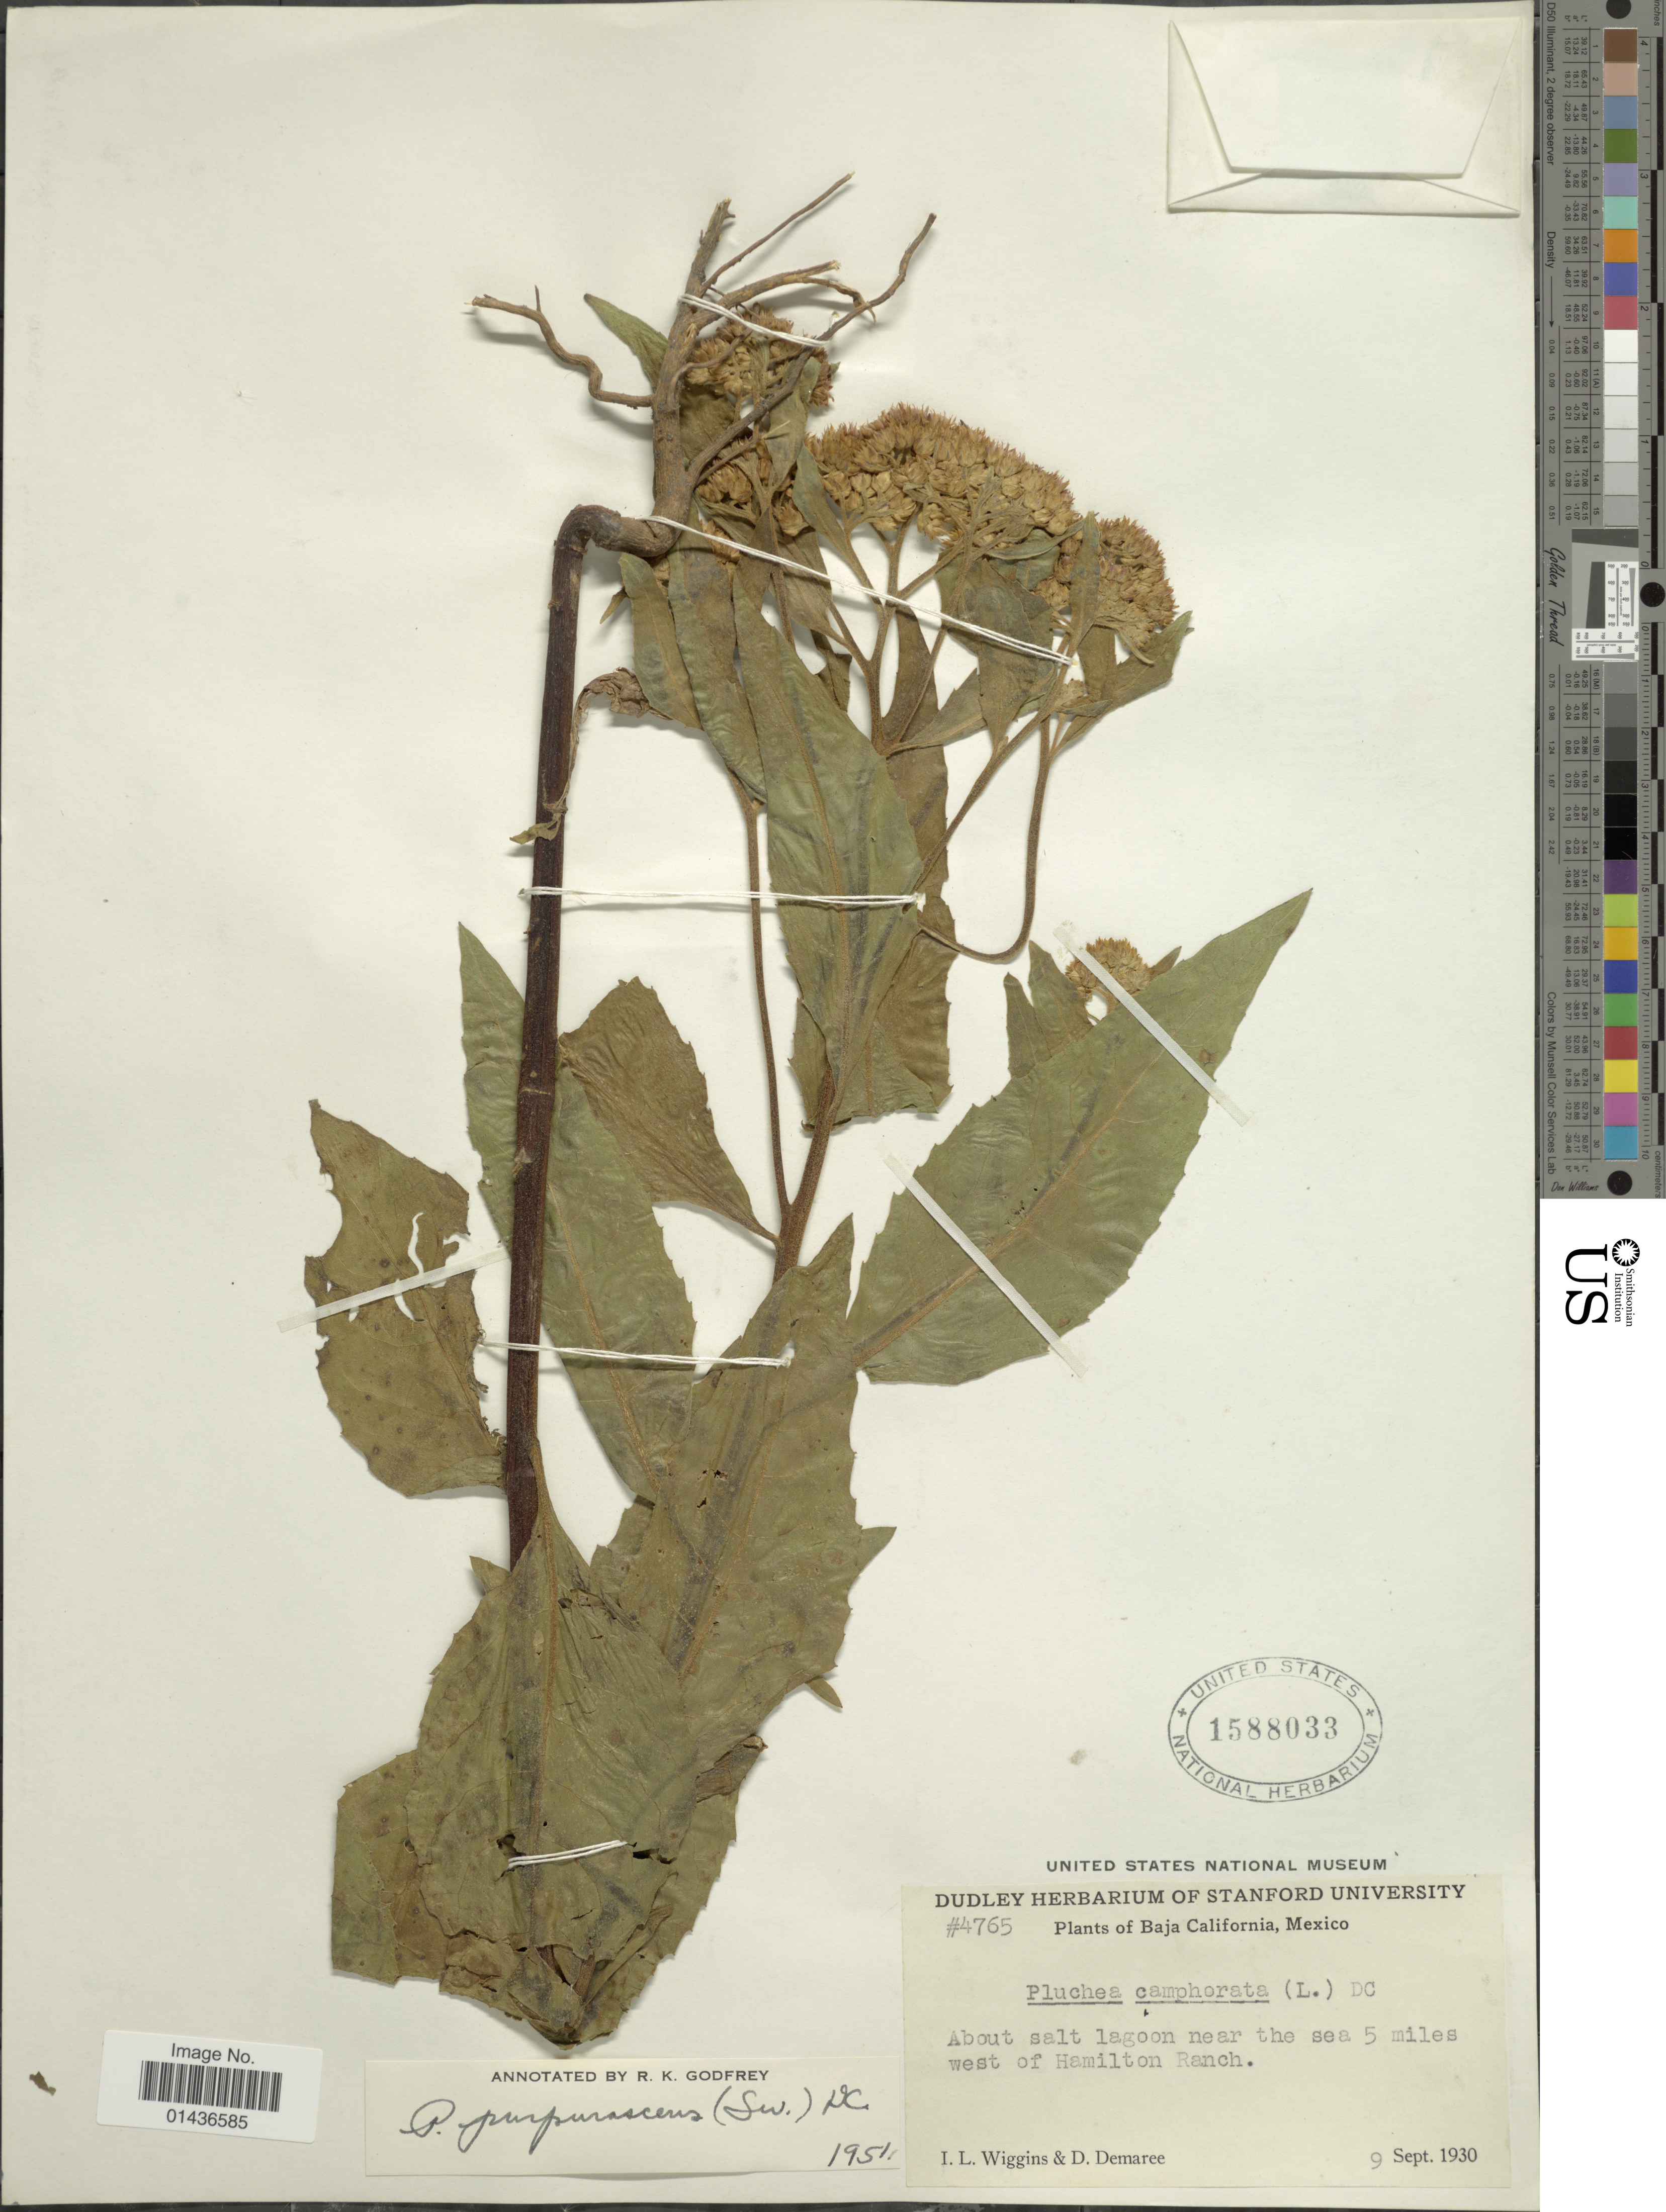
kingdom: Plantae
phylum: Tracheophyta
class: Magnoliopsida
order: Asterales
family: Asteraceae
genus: Pluchea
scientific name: Pluchea odorata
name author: (L.) Cass.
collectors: I. L. Wiggins & D. Demaree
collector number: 4765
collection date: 1930-09-09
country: Mexico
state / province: Baja California Sur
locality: About salt lagoon near the sea 5 miles west of Hamilton Ranch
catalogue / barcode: US 1588033